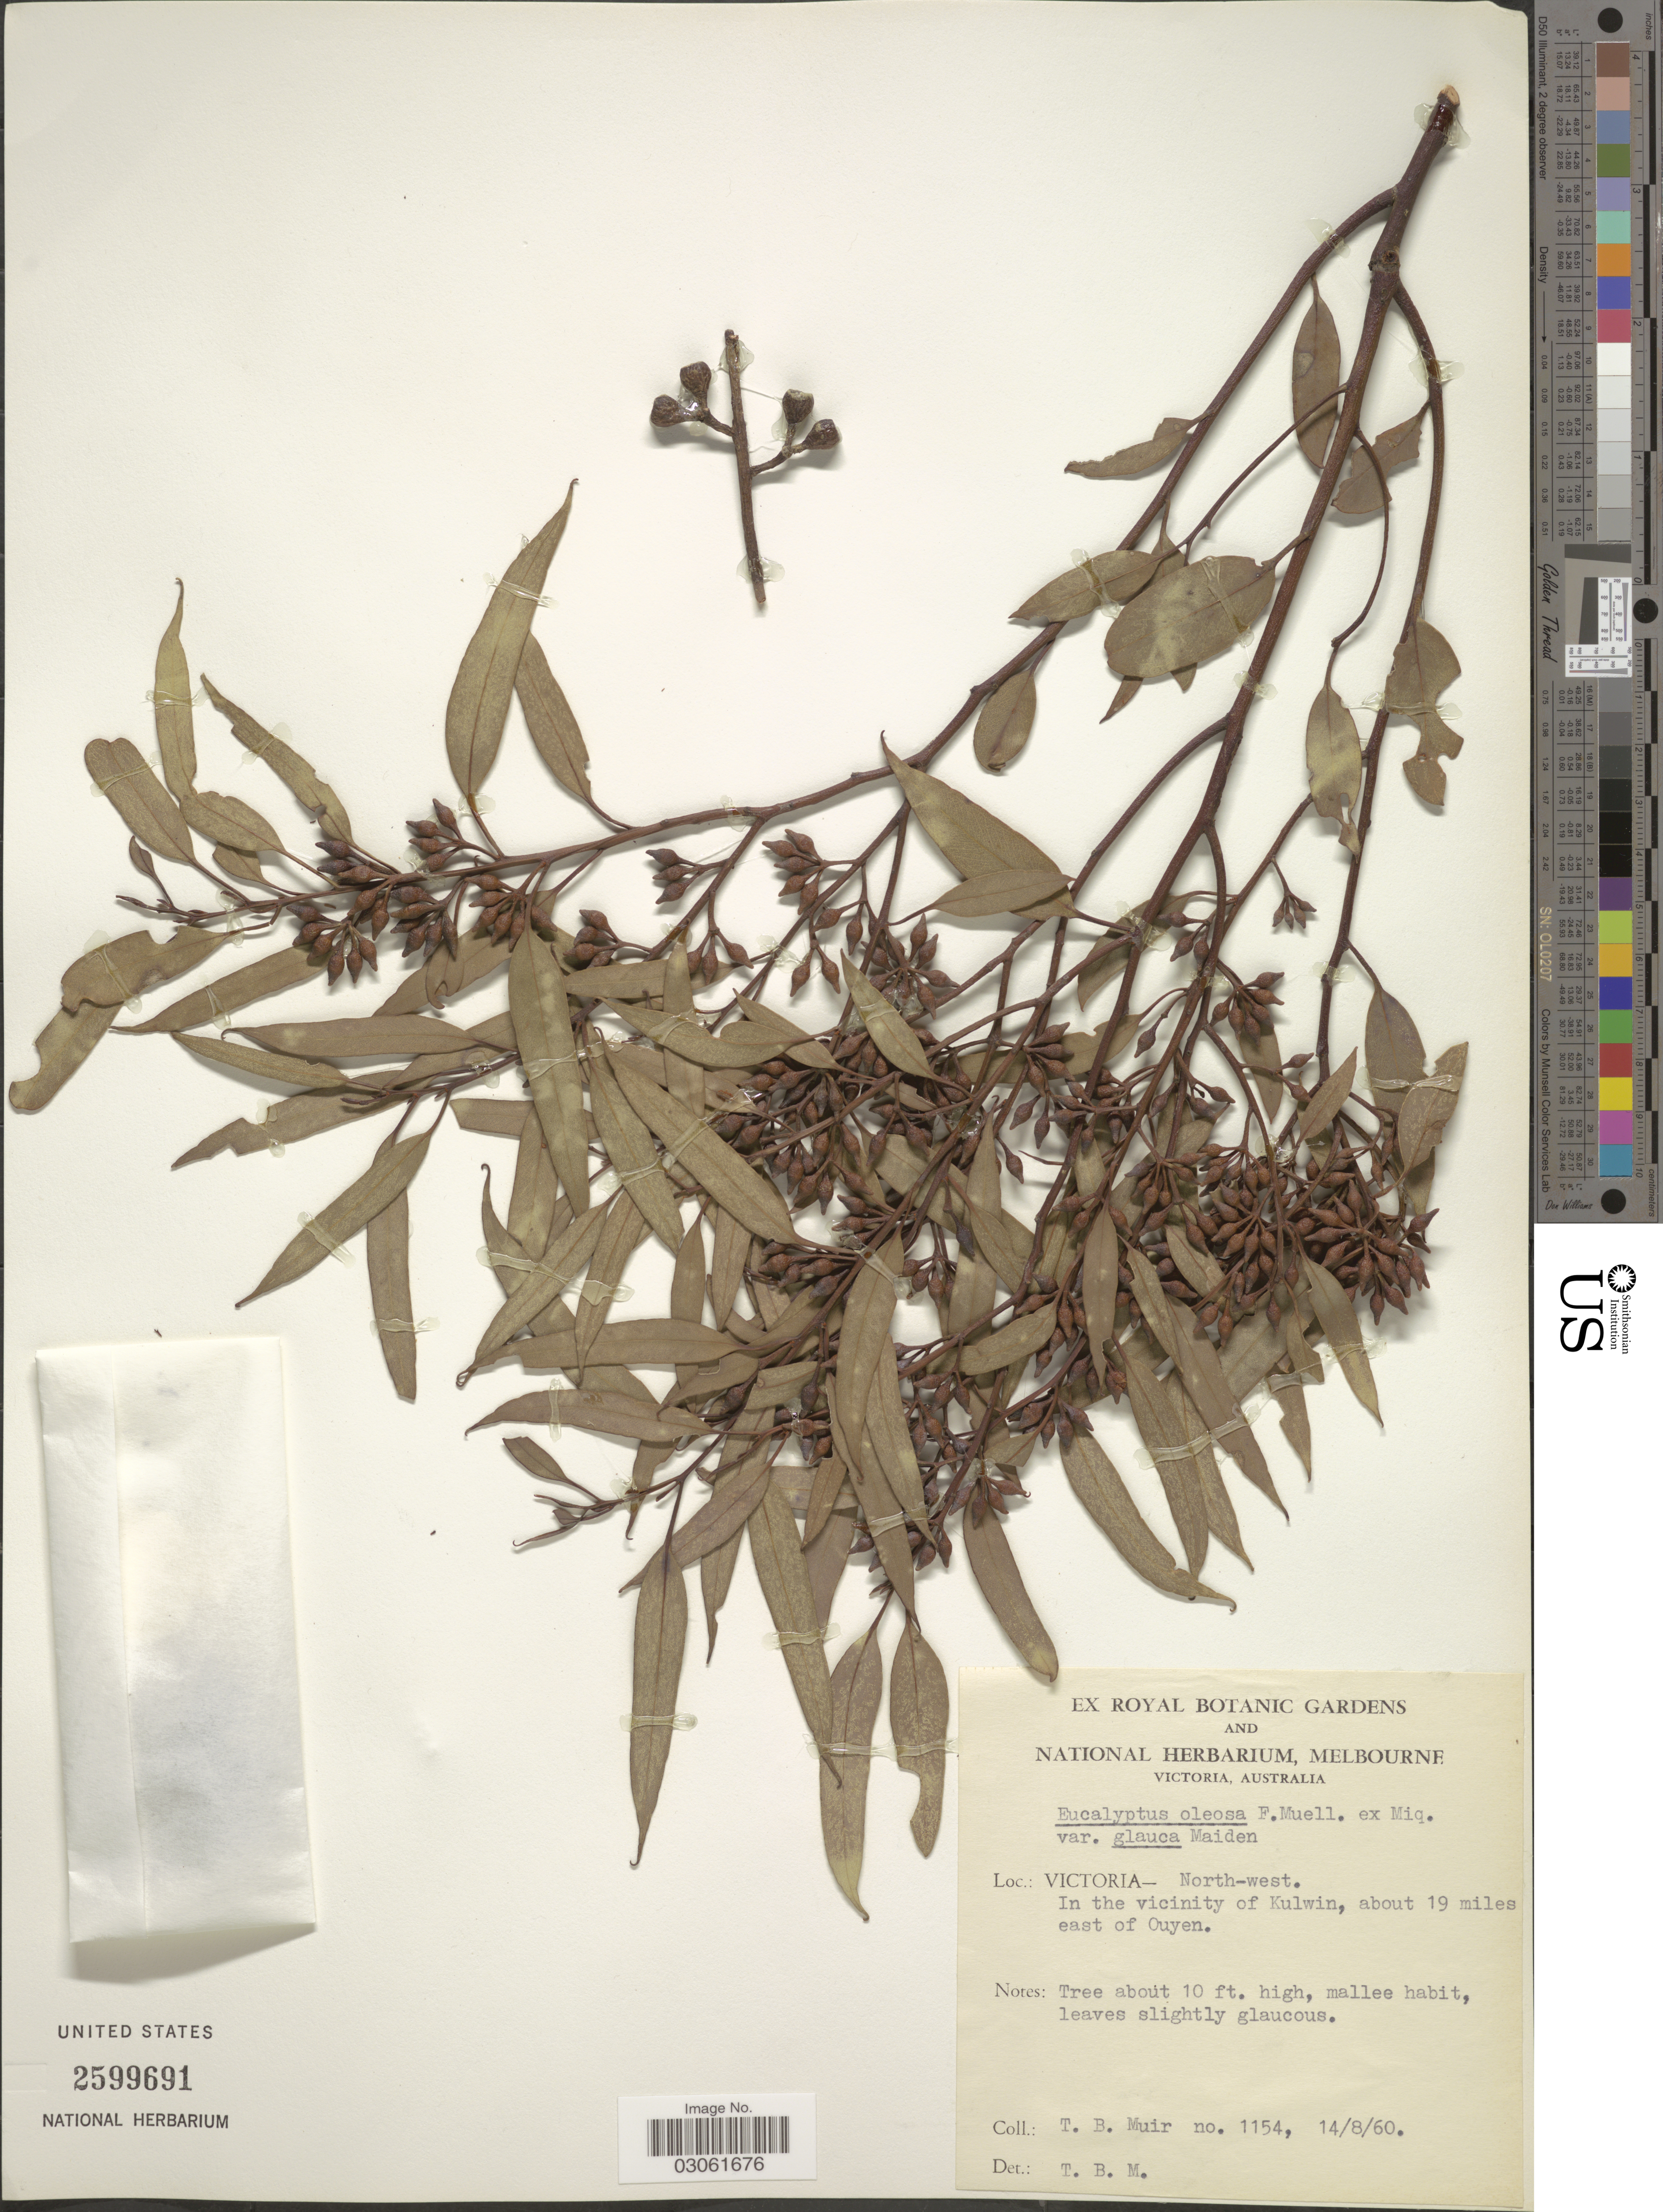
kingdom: Plantae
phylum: Tracheophyta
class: Magnoliopsida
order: Myrtales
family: Myrtaceae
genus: Eucalyptus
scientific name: Eucalyptus oleosa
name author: F. Muell. ex Miq.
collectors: T. Muir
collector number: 1154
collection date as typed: Transcribed d/m/y: 14/8/60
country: Australia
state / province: Victoria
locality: Victoria- North-west. In the vicinity of Kulwin, about 19 miles east of Ouyen.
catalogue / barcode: US 2599691